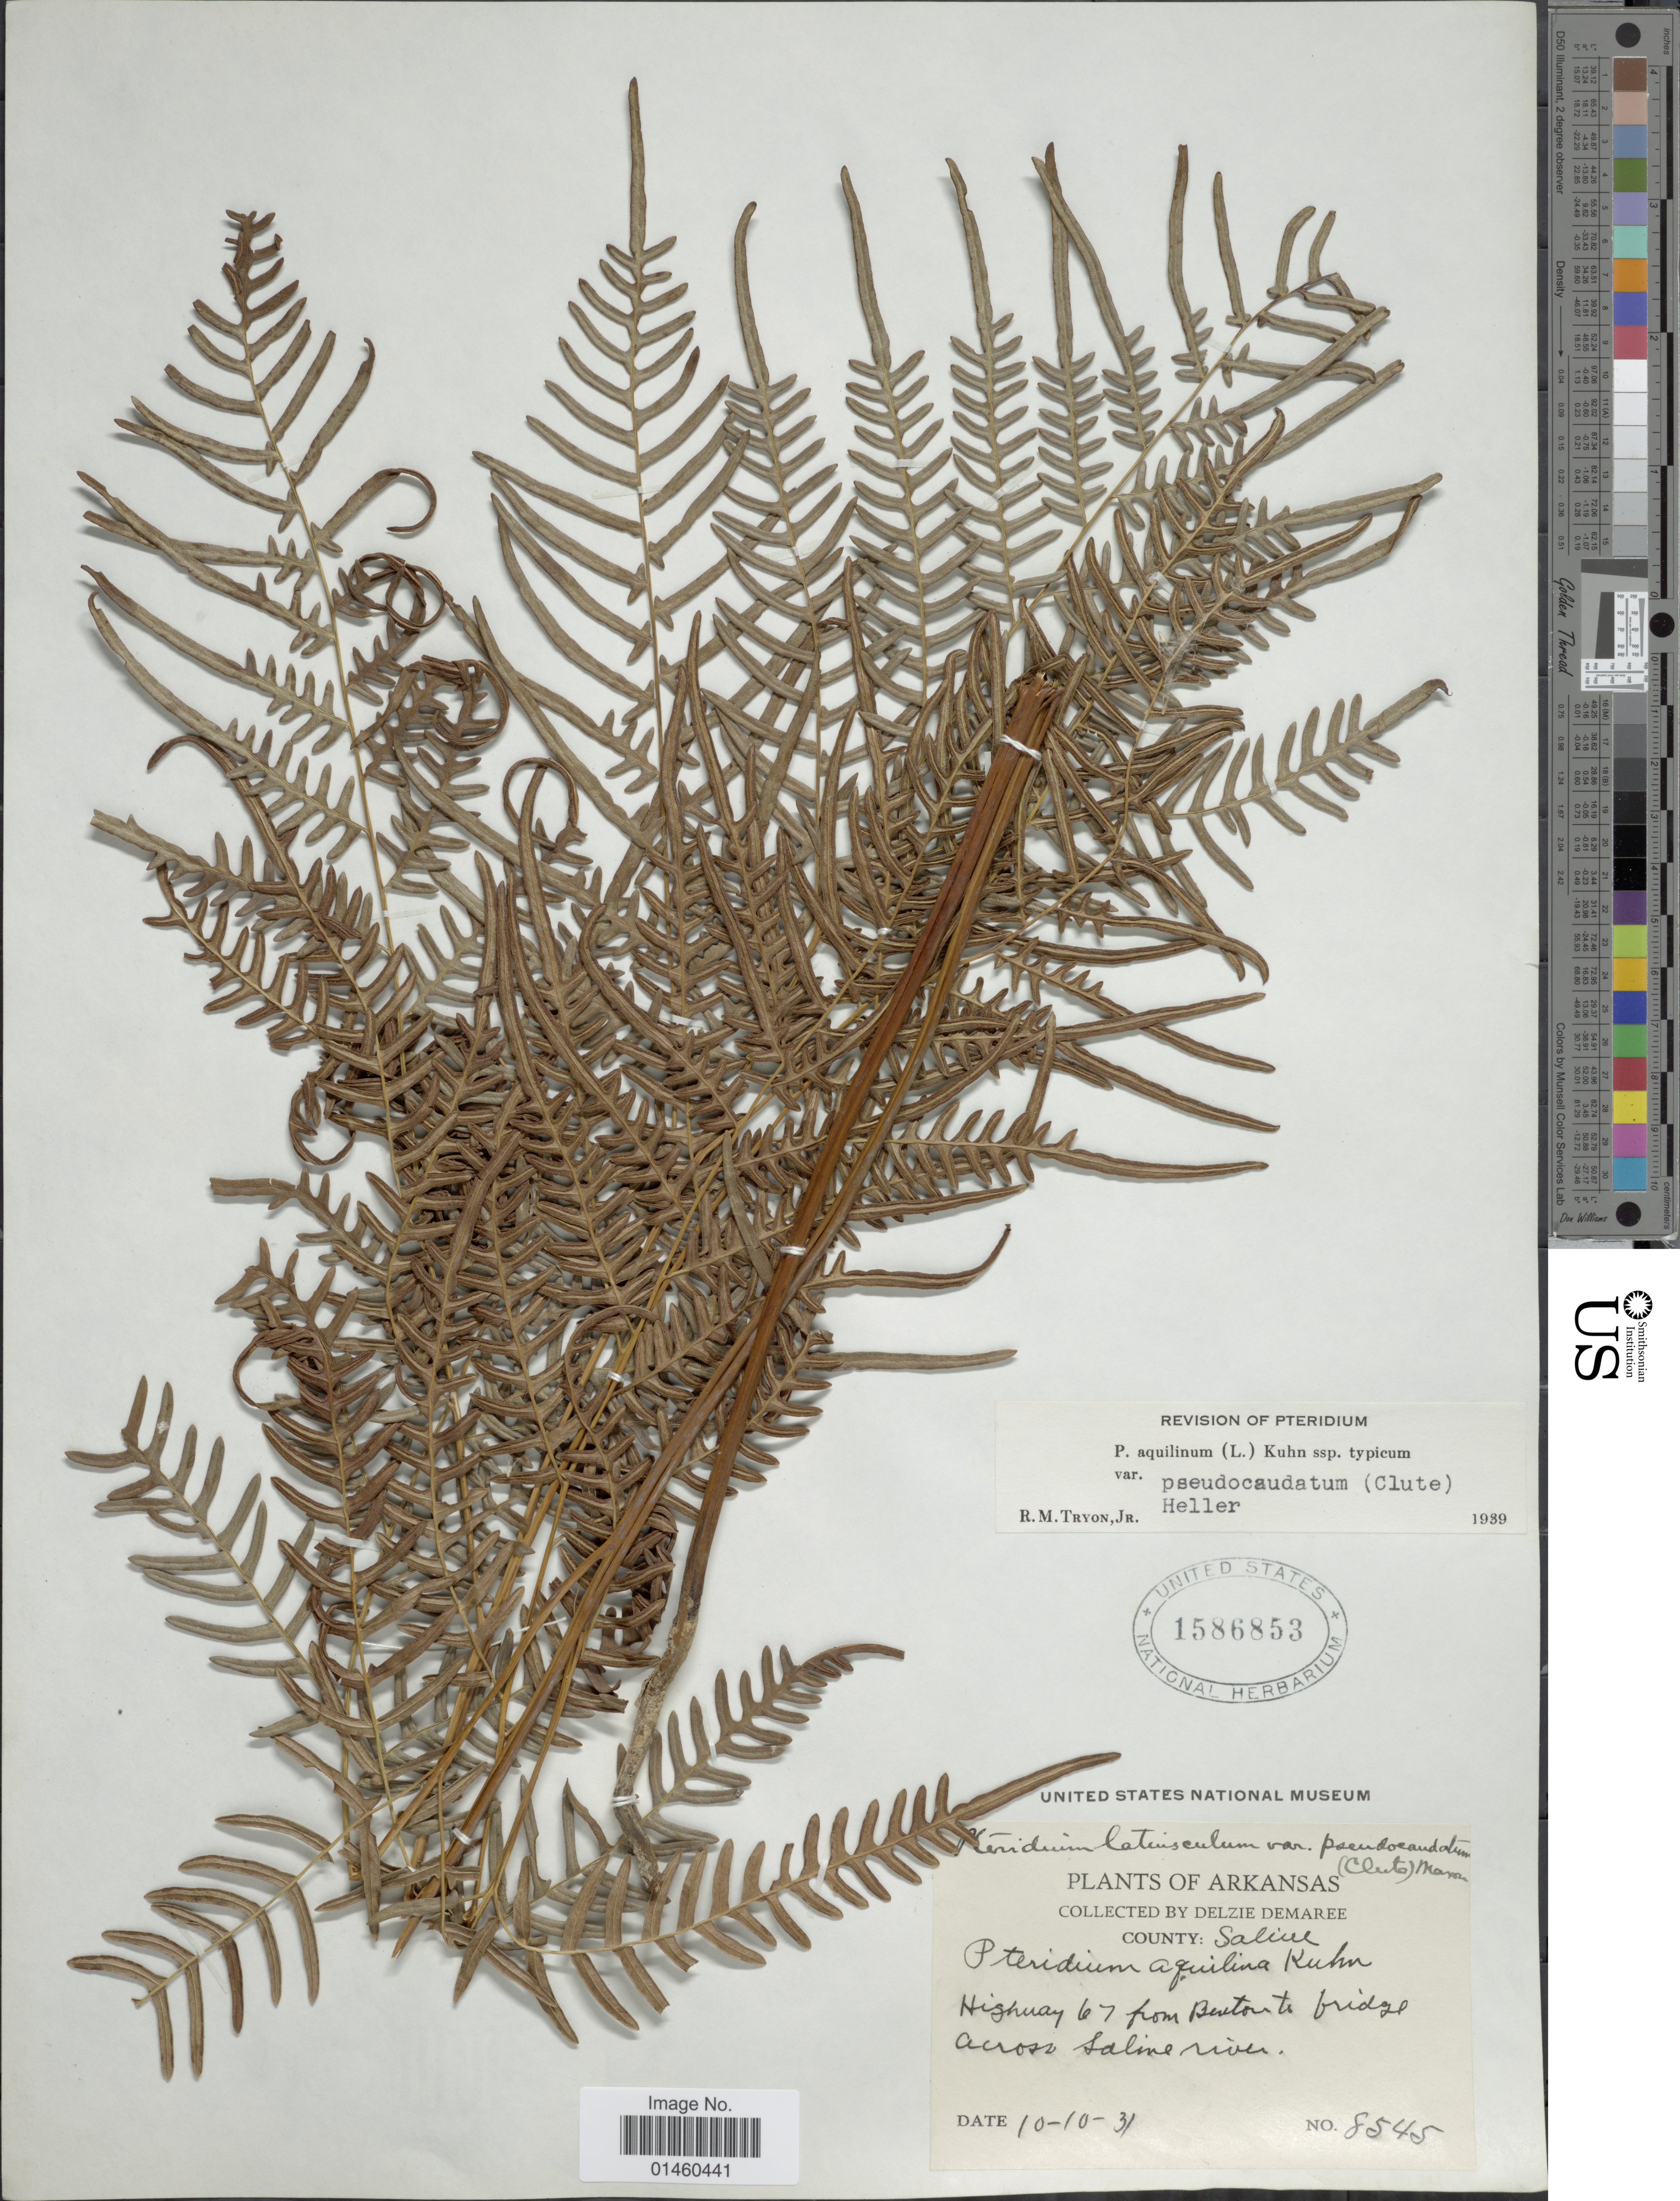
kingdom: Plantae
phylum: Tracheophyta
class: Polypodiopsida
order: Polypodiales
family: Dennstaedtiaceae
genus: Pteridium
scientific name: Pteridium aquilinum var. pseudocaudatum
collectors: D. Demaree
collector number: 8545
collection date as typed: Transcribed d/m/y: 10/10/31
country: United States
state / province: Arkansas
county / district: Saline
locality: County: Saline. Highway 67 from Benton bridge across saline river.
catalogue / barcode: US 1586853